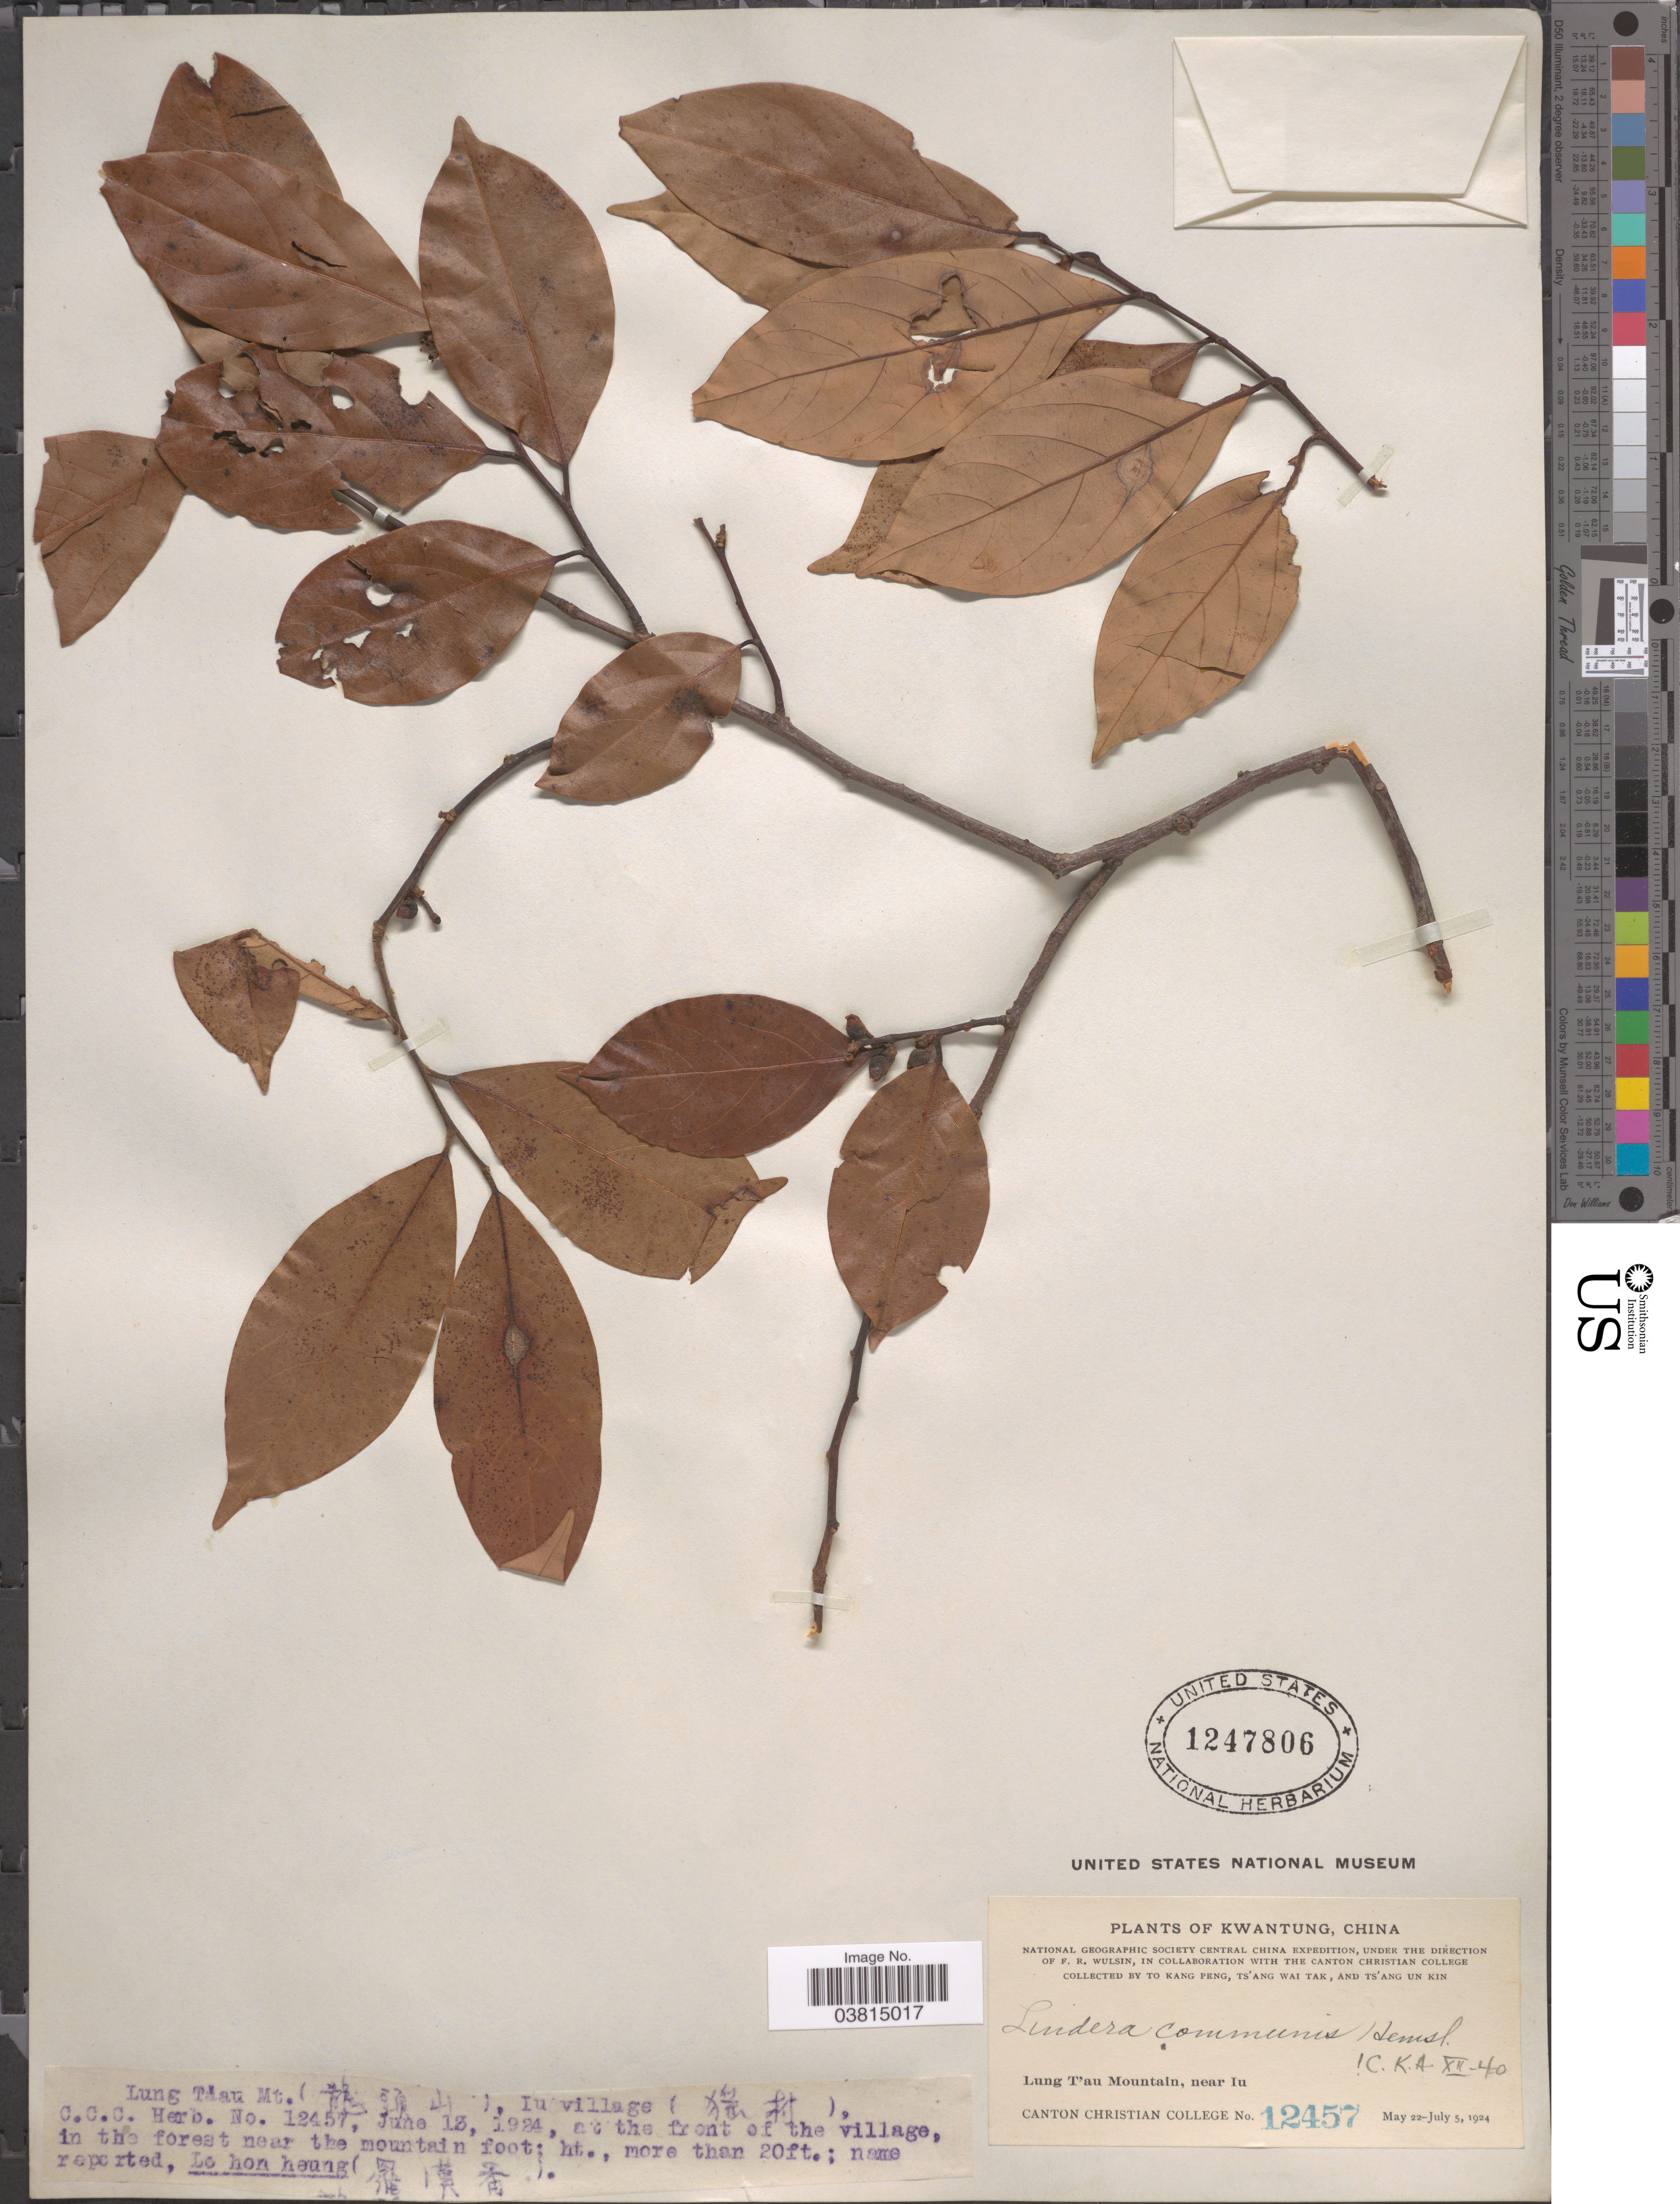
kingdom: Plantae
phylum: Tracheophyta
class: Magnoliopsida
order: Laurales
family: Lauraceae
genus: Lindera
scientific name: Lindera communis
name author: Hemsl.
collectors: Kang Peng To, W. T. Tsang & Ts' Ang Un Kin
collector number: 12457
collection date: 1924-05-22/1924-07-05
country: China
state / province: Guangdong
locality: Kwangtung. Lung T'au Mountain, near Iu. Lung T'au Mt. (X), Iu village (X), at the front of the village, in the forest near the mountain foot.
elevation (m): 6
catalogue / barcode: US 1247806